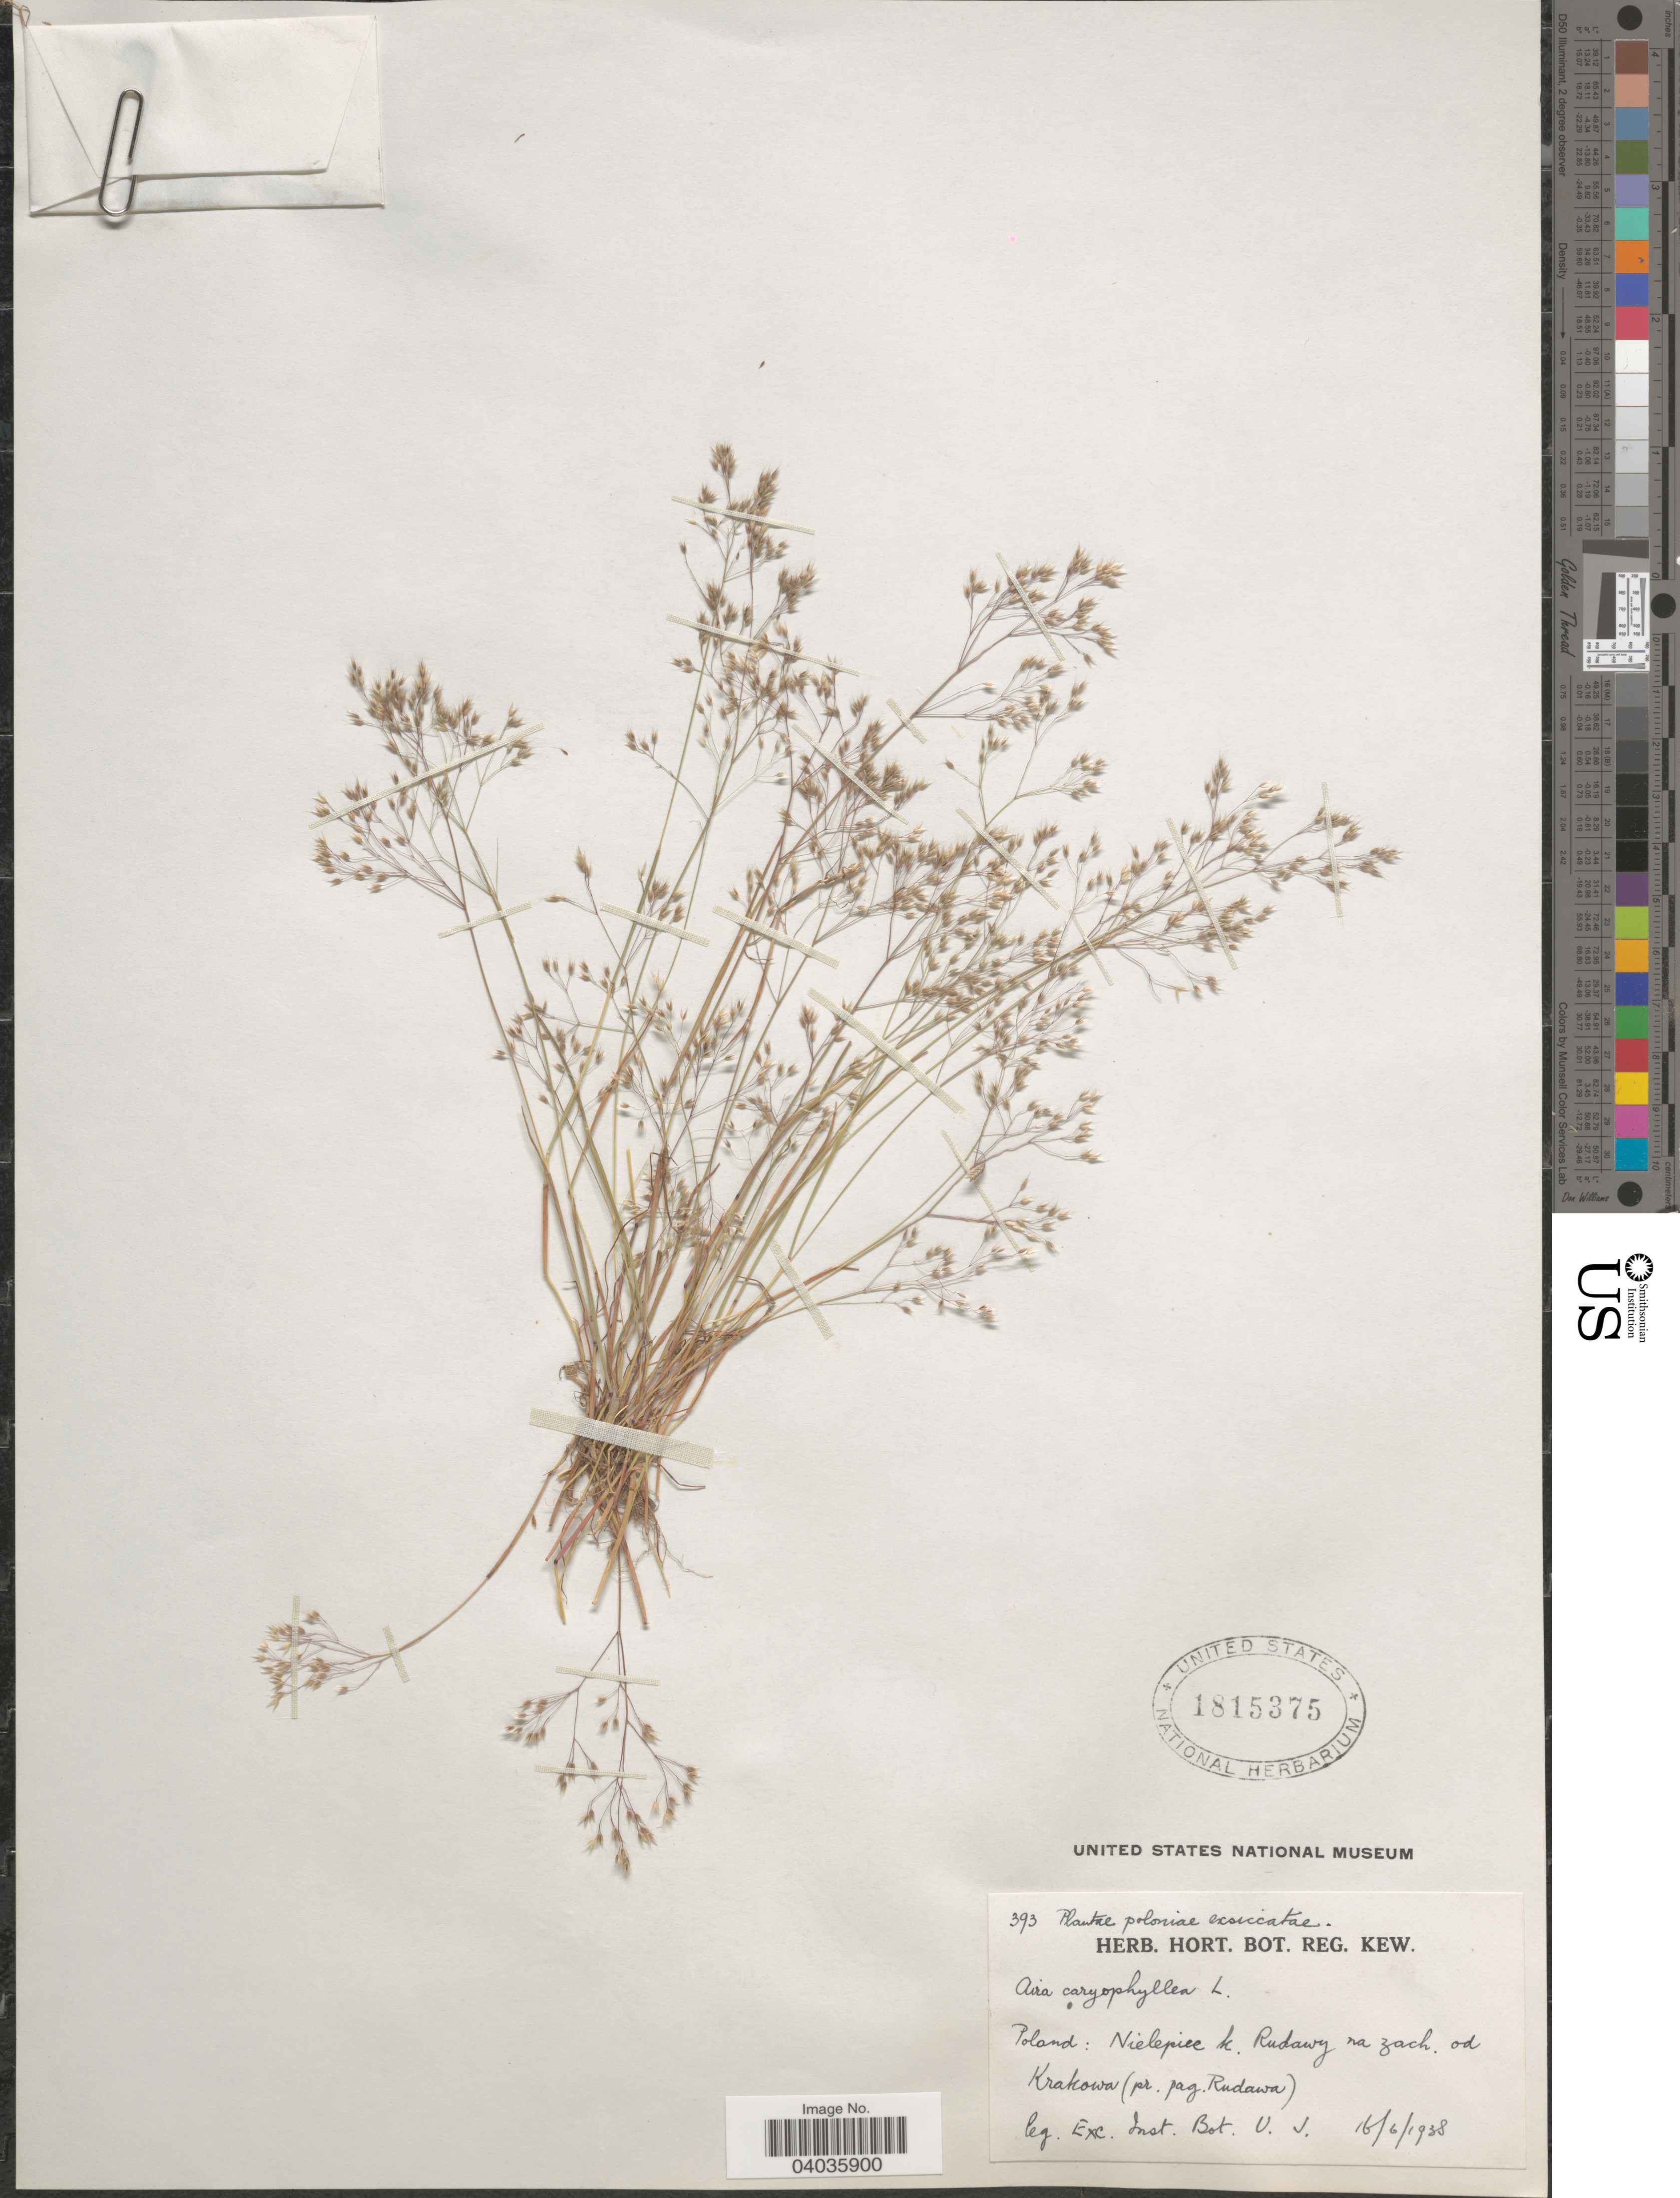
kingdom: Plantae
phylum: Tracheophyta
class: Liliopsida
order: Poales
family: Poaceae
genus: Aira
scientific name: Aira caryophyllea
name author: L.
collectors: ex Inst. Bot. UJ.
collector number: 393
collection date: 1938-06-16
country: Poland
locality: Poloniae. Nielepice k. Rudawy na zach od Krakowa (pr. pag. Rudawa).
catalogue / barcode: US 1815375